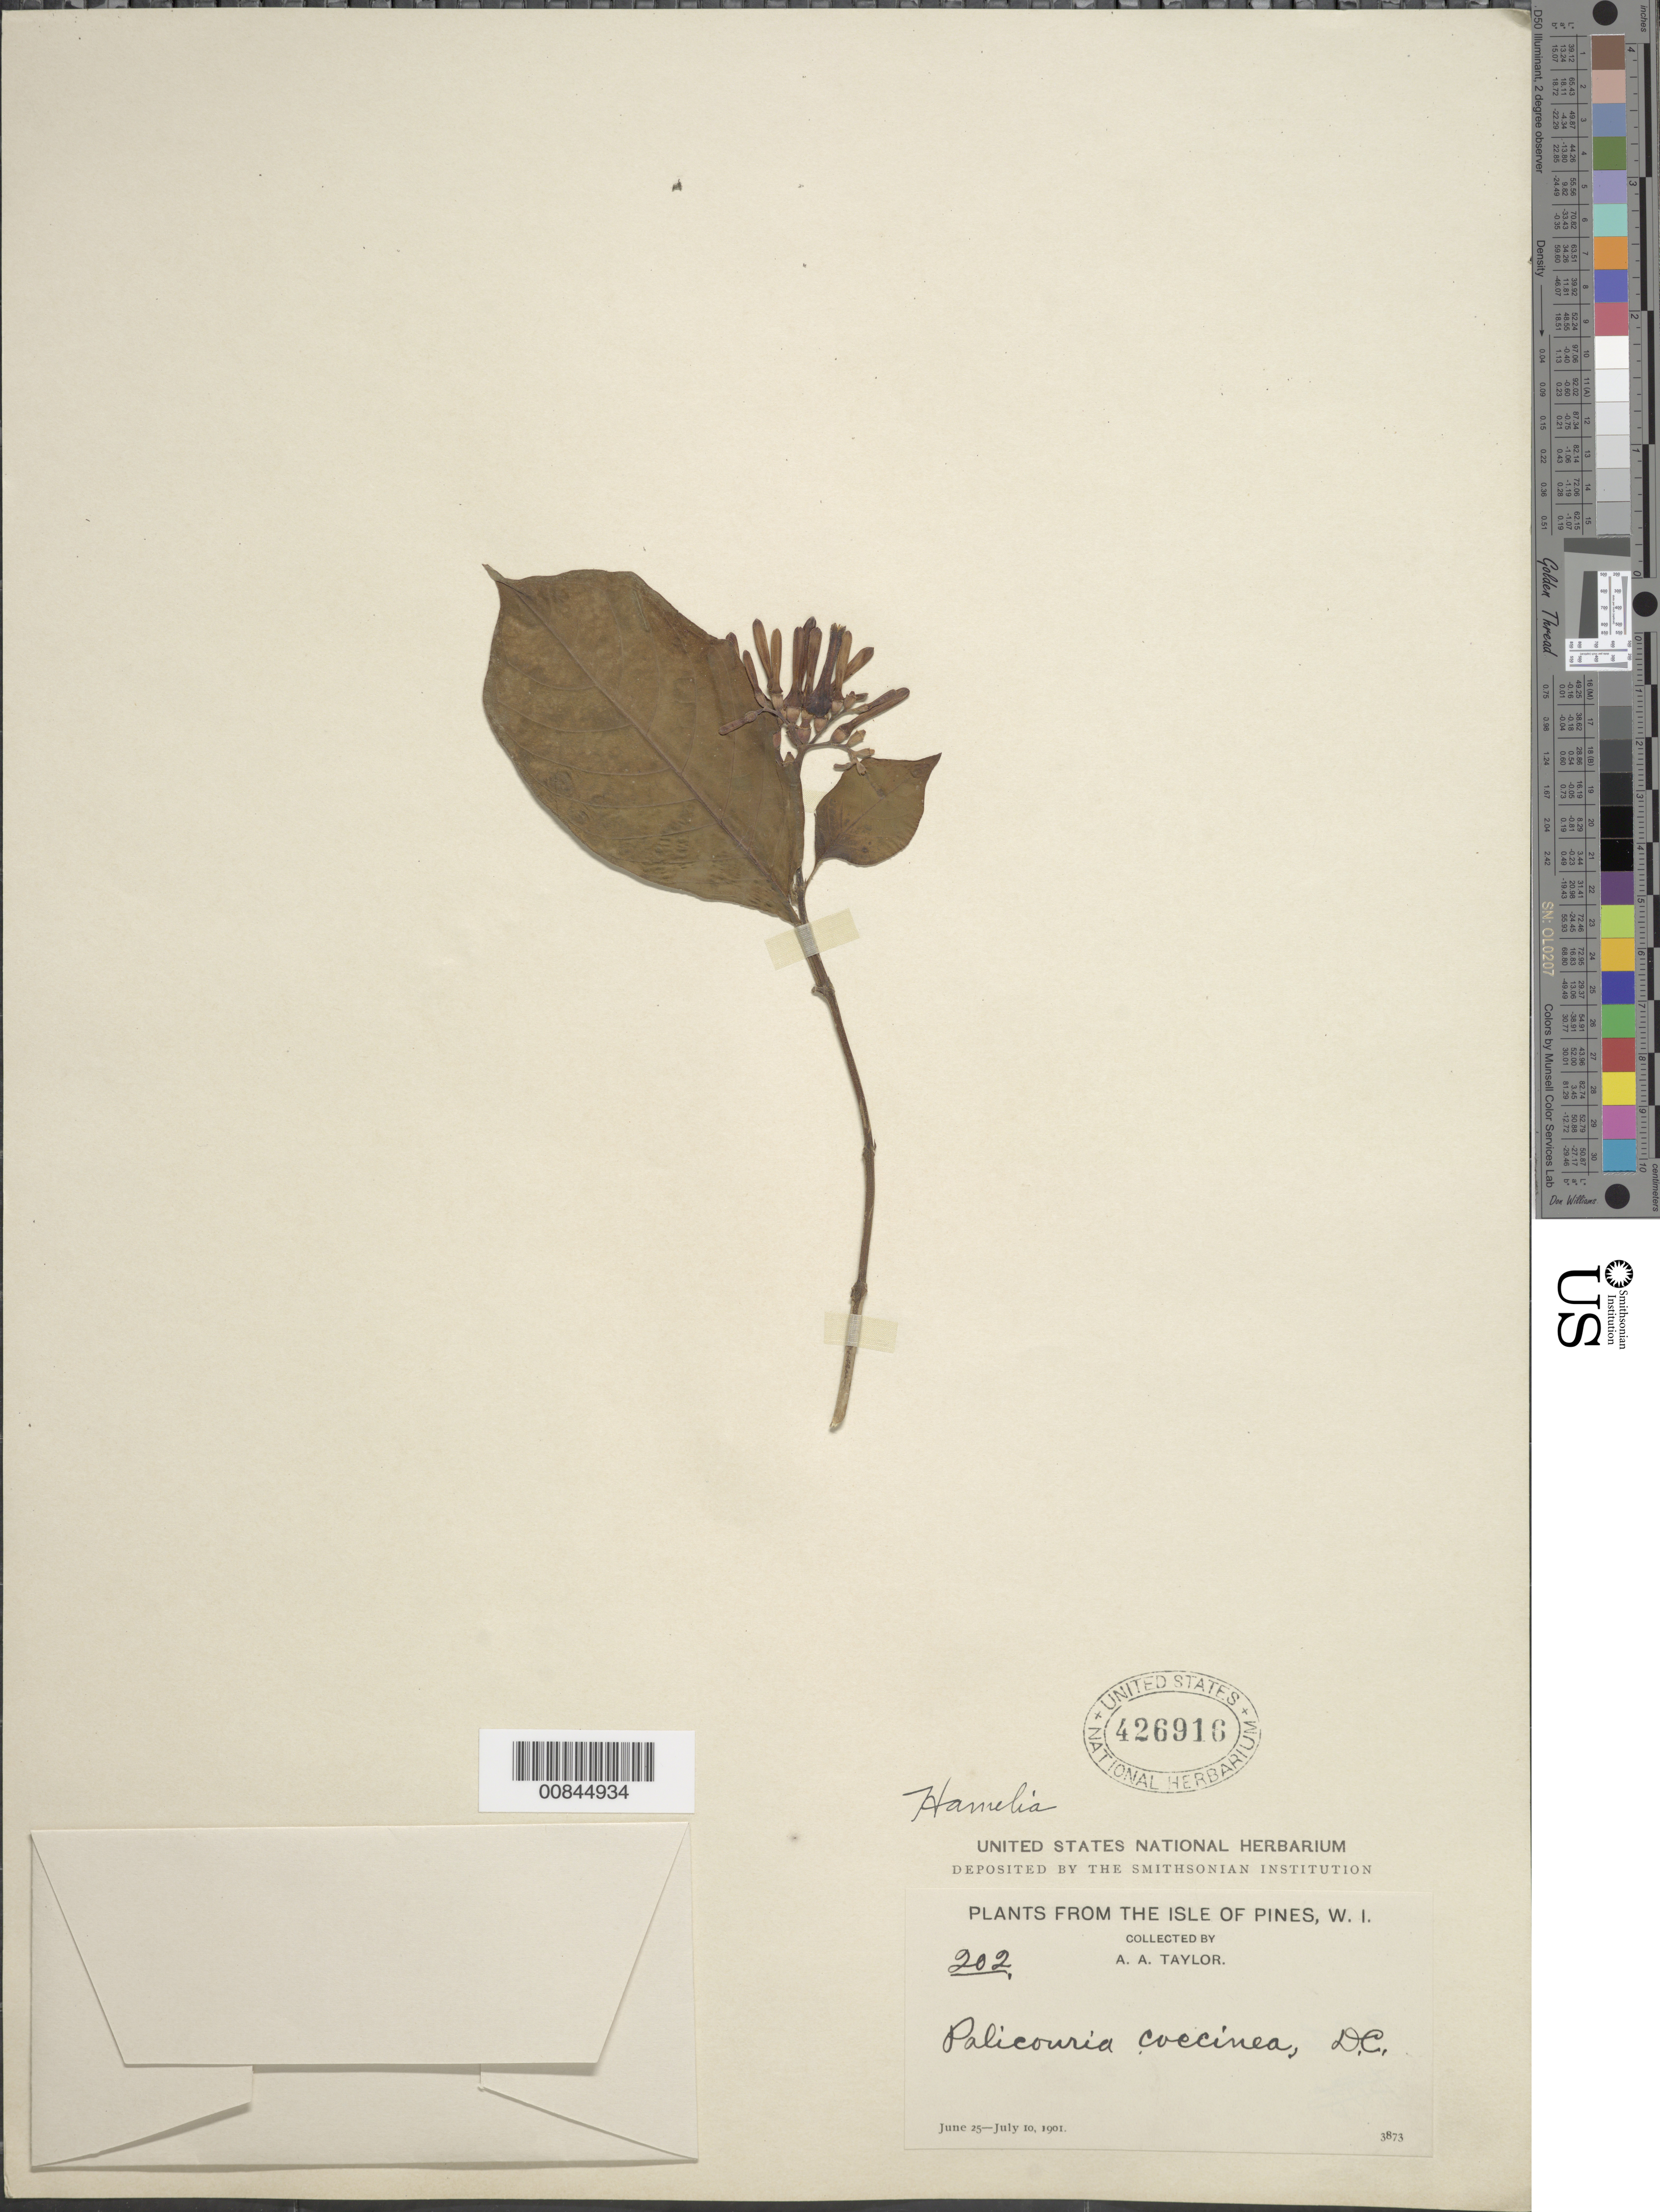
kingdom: Plantae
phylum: Tracheophyta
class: Magnoliopsida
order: Gentianales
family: Rubiaceae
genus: Hamelia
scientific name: Hamelia patens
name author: Jacq.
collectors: A. A. Taylor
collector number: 202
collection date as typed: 25 Jun 1901 to 10 Jul 1901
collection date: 1901-06-25/1901-07-10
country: Cuba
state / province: Isla de La Juventud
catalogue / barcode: US 426916